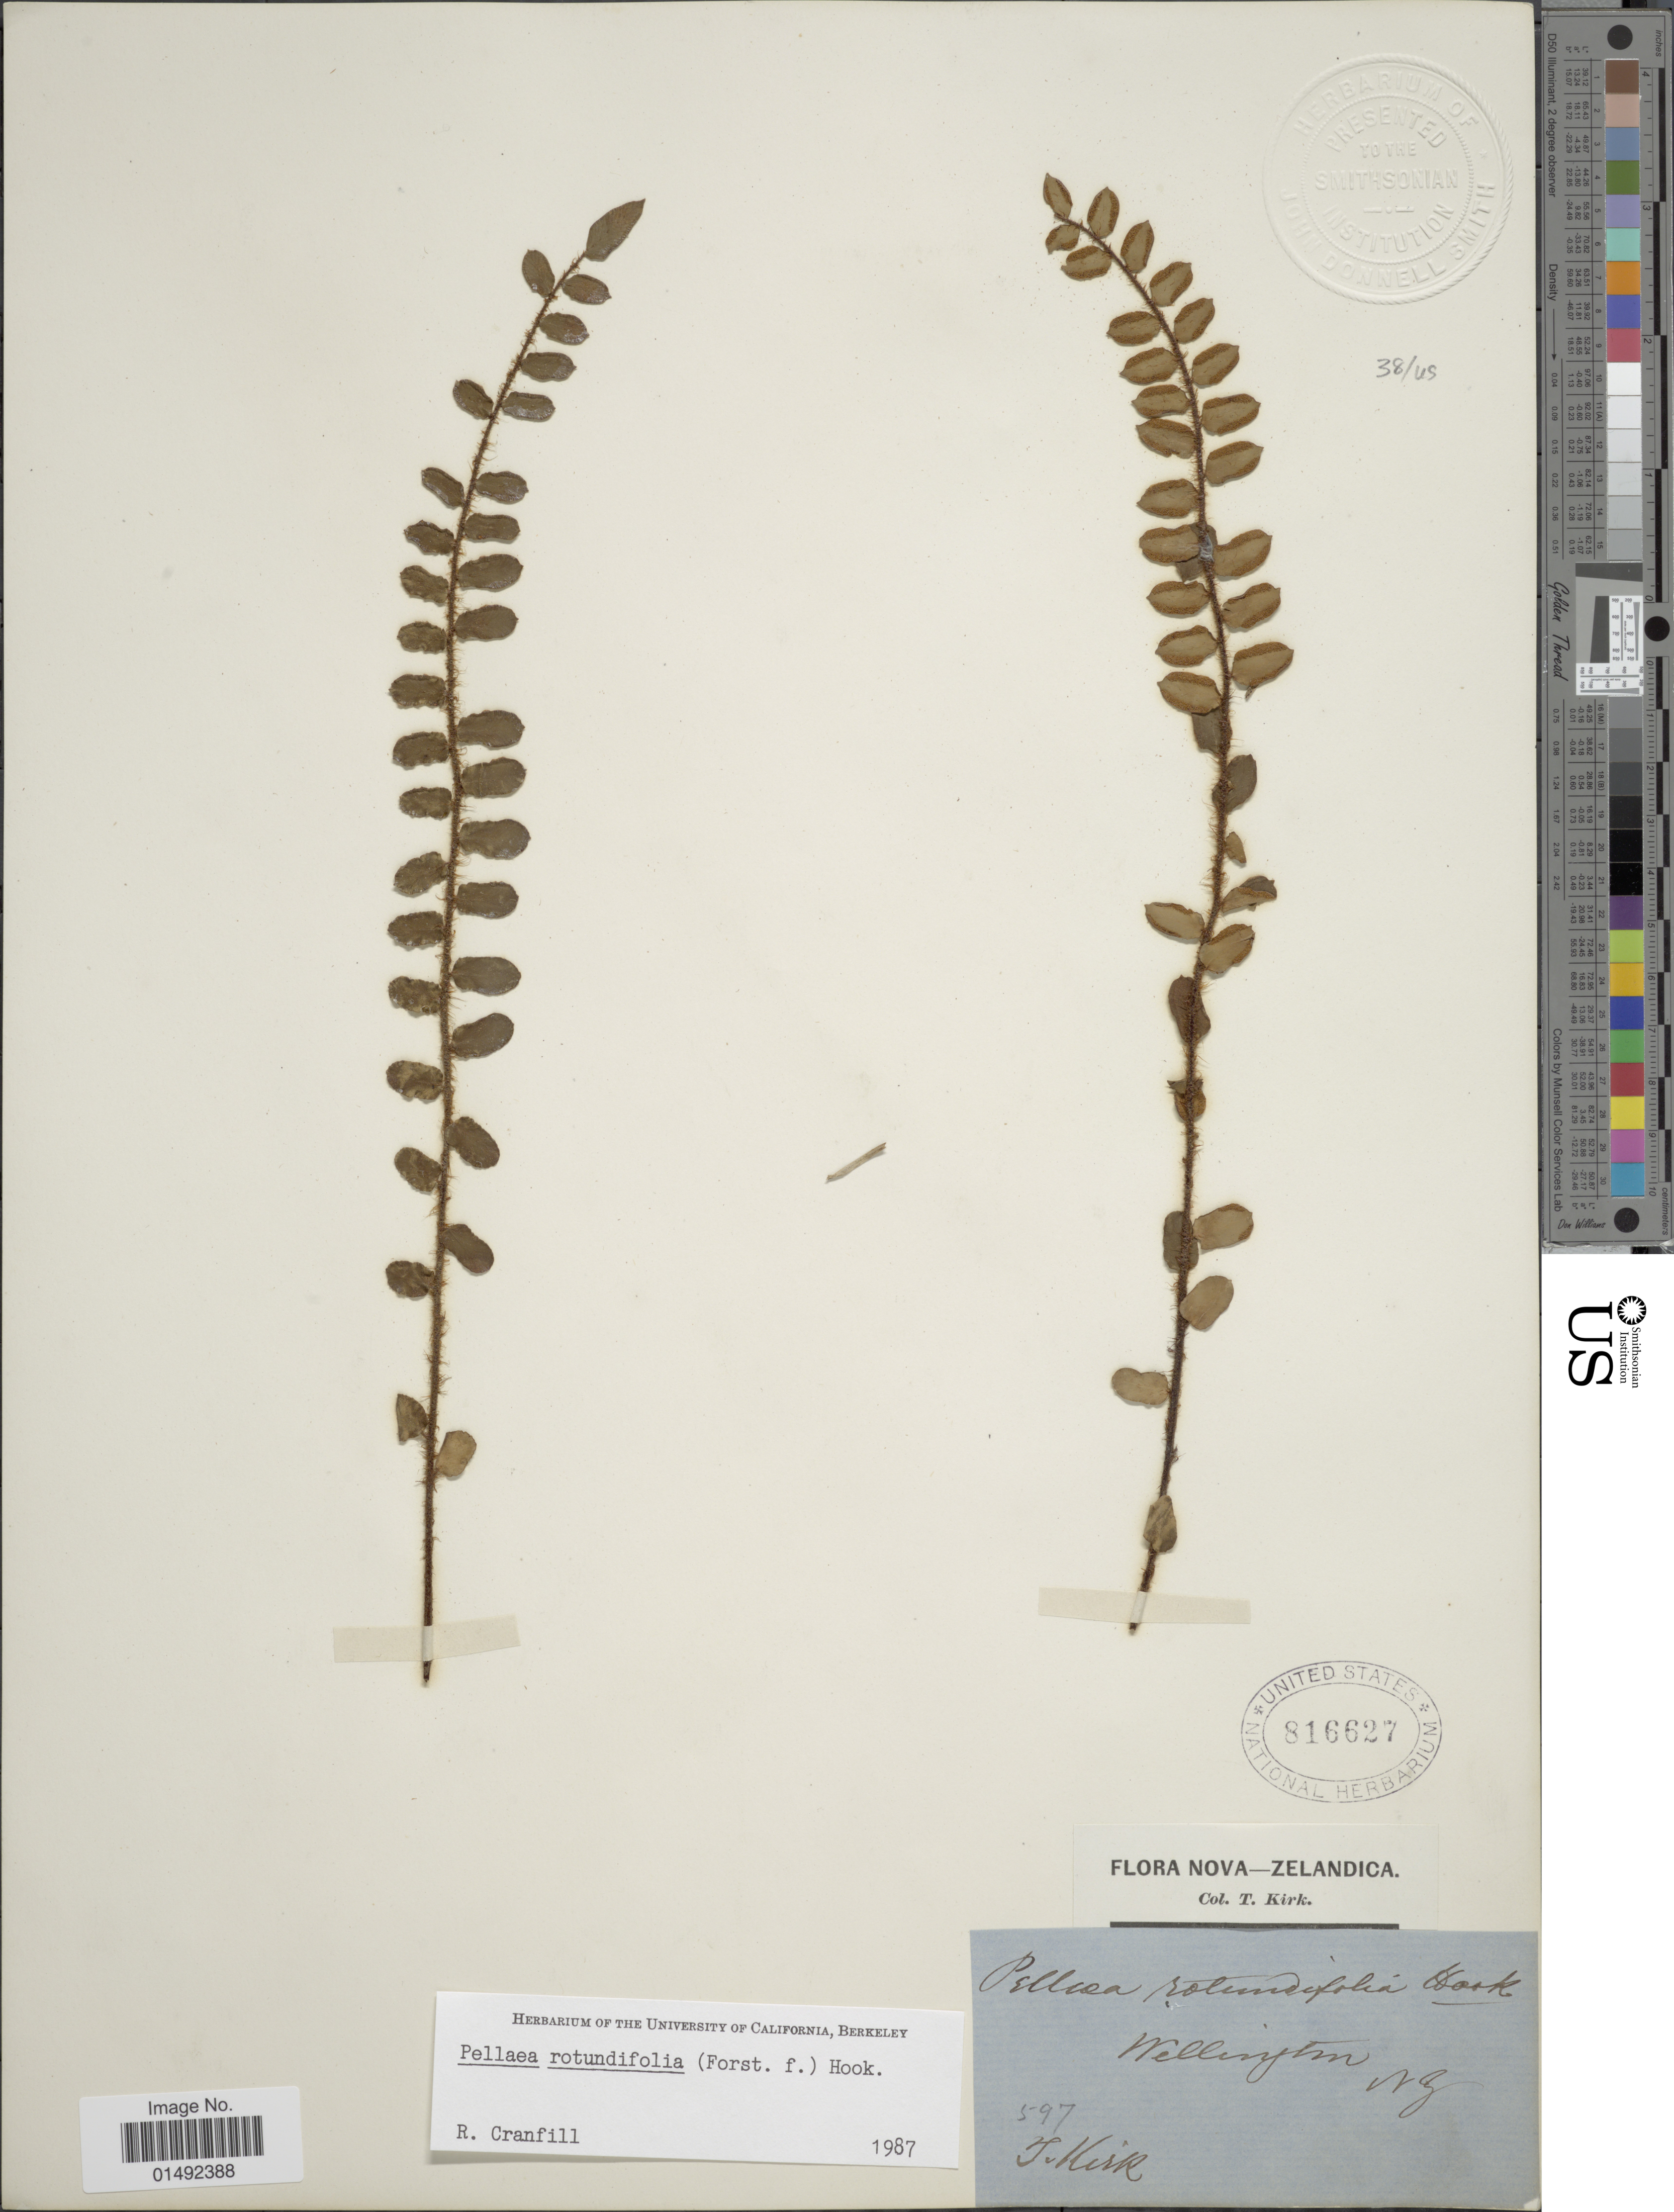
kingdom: Plantae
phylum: Tracheophyta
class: Polypodiopsida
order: Polypodiales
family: Pteridaceae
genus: Pellaea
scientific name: Pellaea rotundifolia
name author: Hook.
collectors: T. Kirk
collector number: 597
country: New Zealand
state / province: Wellington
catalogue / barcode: US 816627